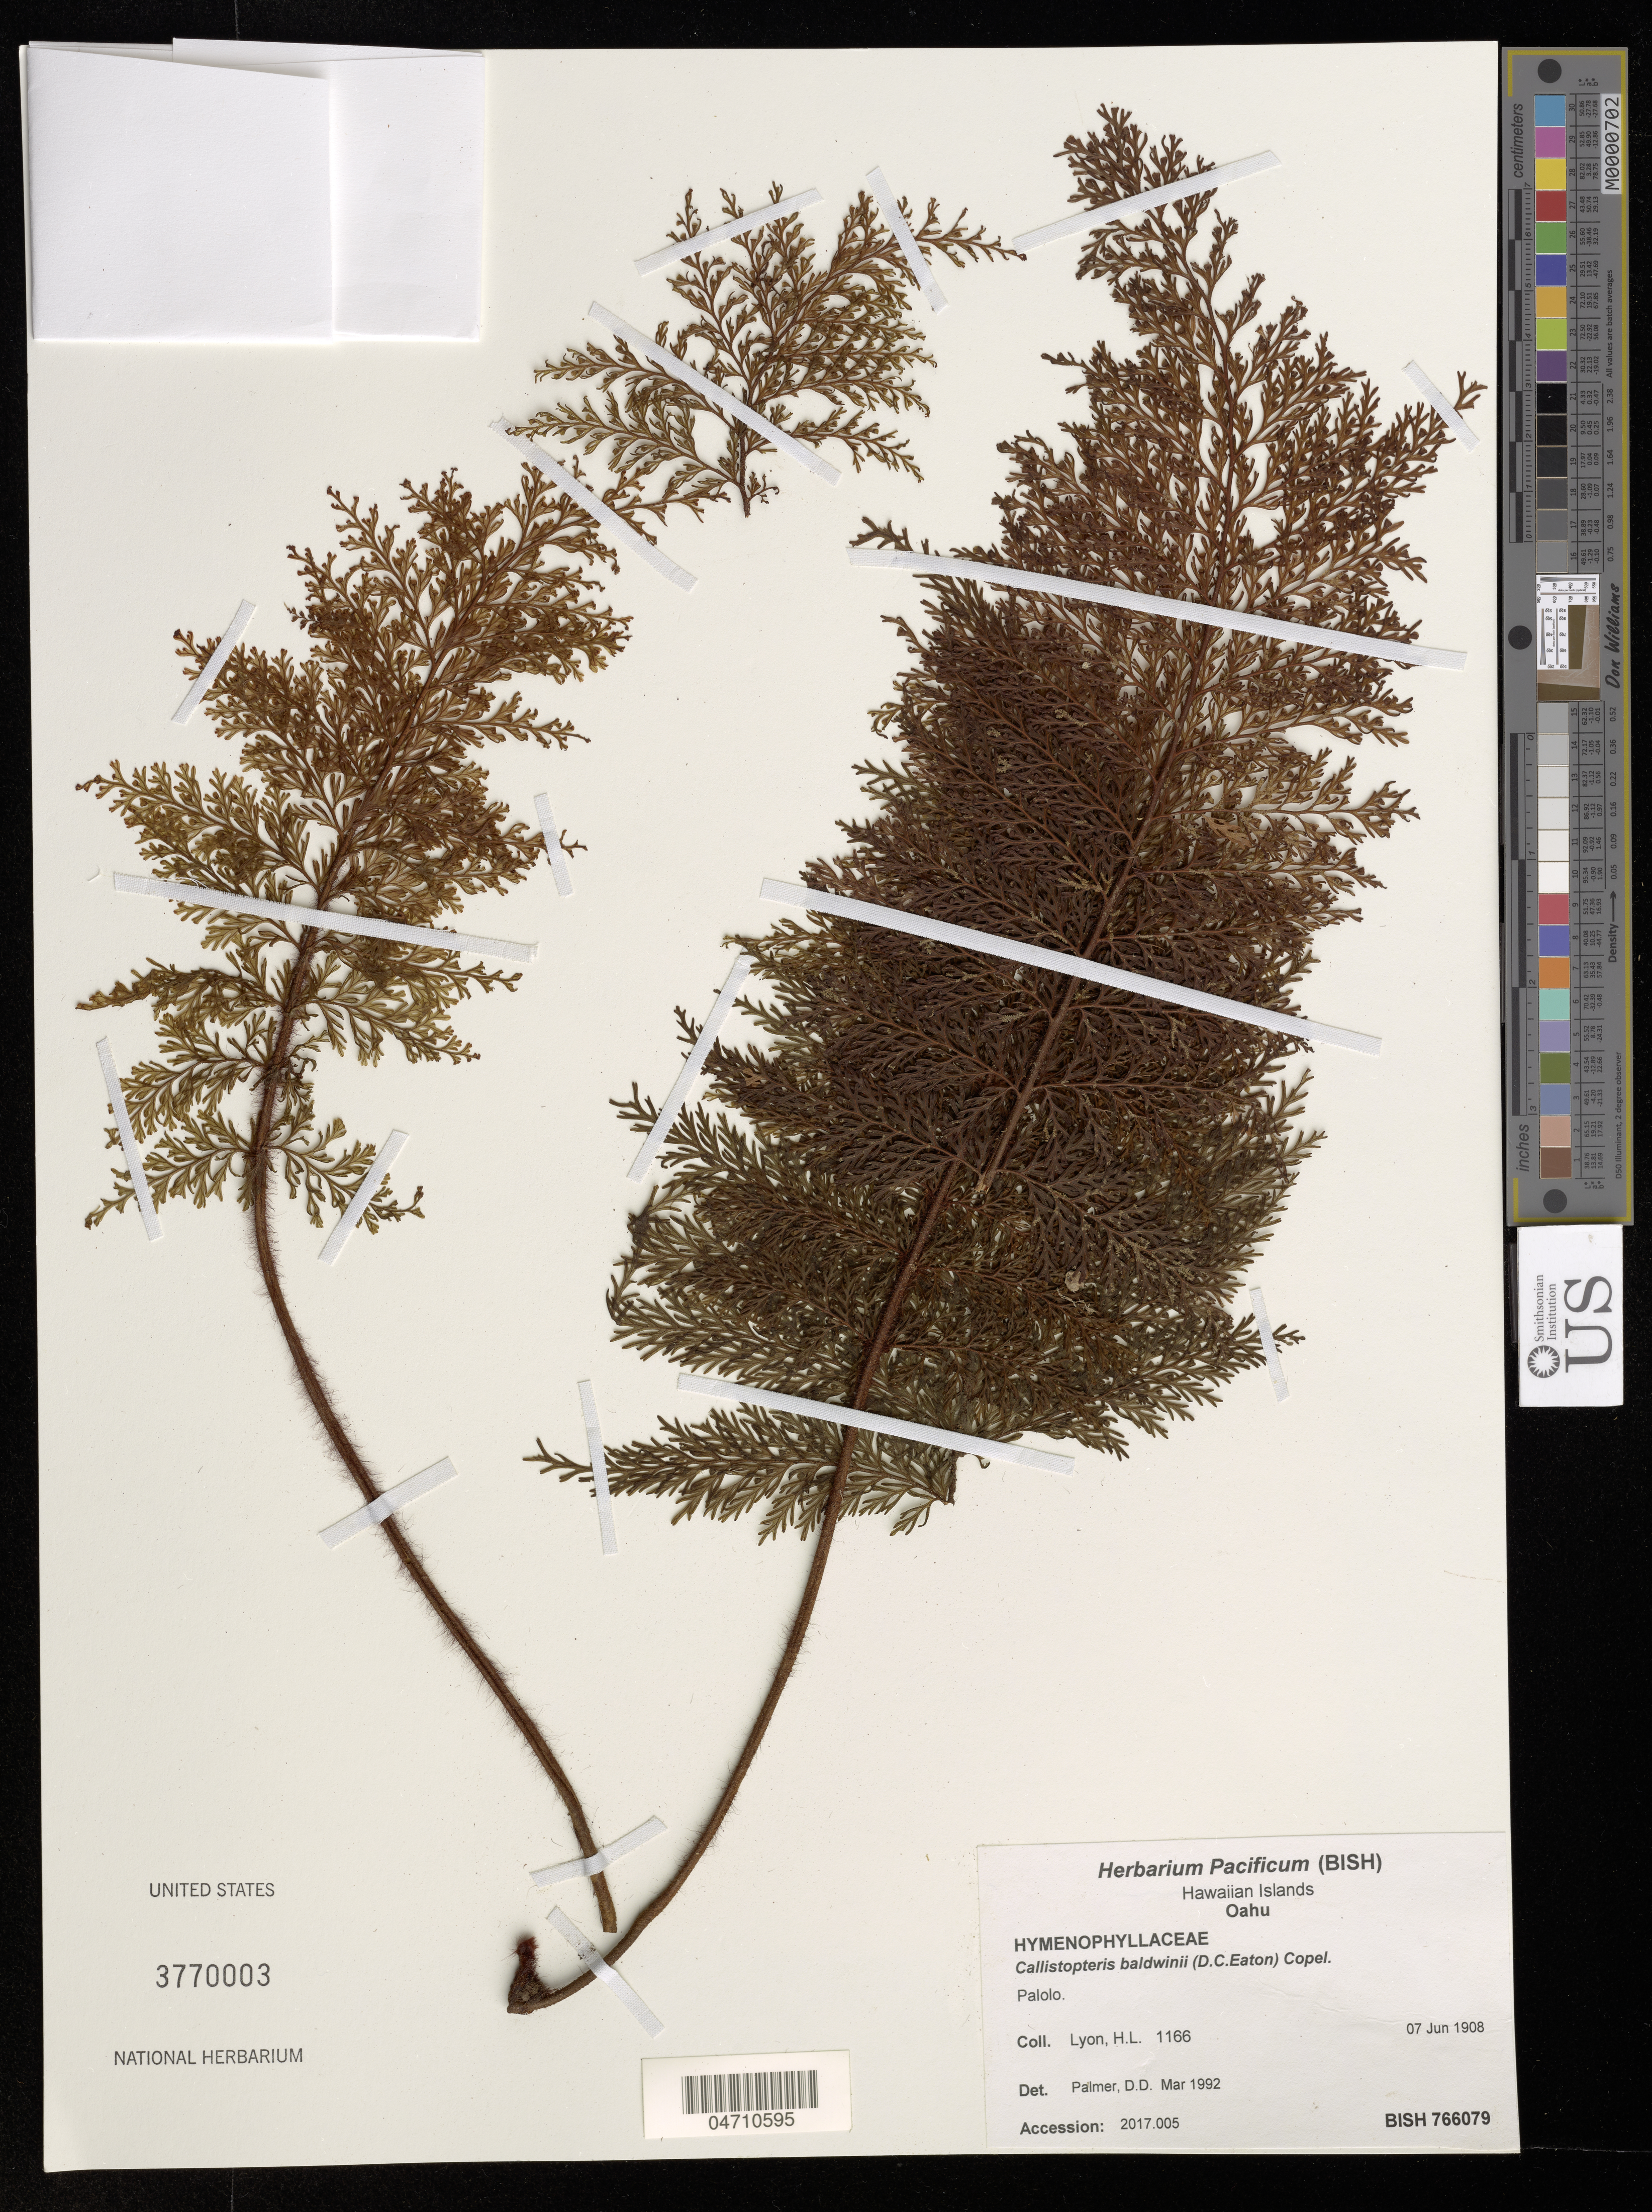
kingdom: Plantae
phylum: Tracheophyta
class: Polypodiopsida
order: Hymenophyllales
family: Hymenophyllaceae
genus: Callistopteris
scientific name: Callistopteris baldwinii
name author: (D.C. Eaton) Copel.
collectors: H. Lyon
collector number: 1166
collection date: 1908-06-07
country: United States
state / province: Hawaii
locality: Hawaiian Islands. Oahu. Palolo.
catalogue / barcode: US 3770003